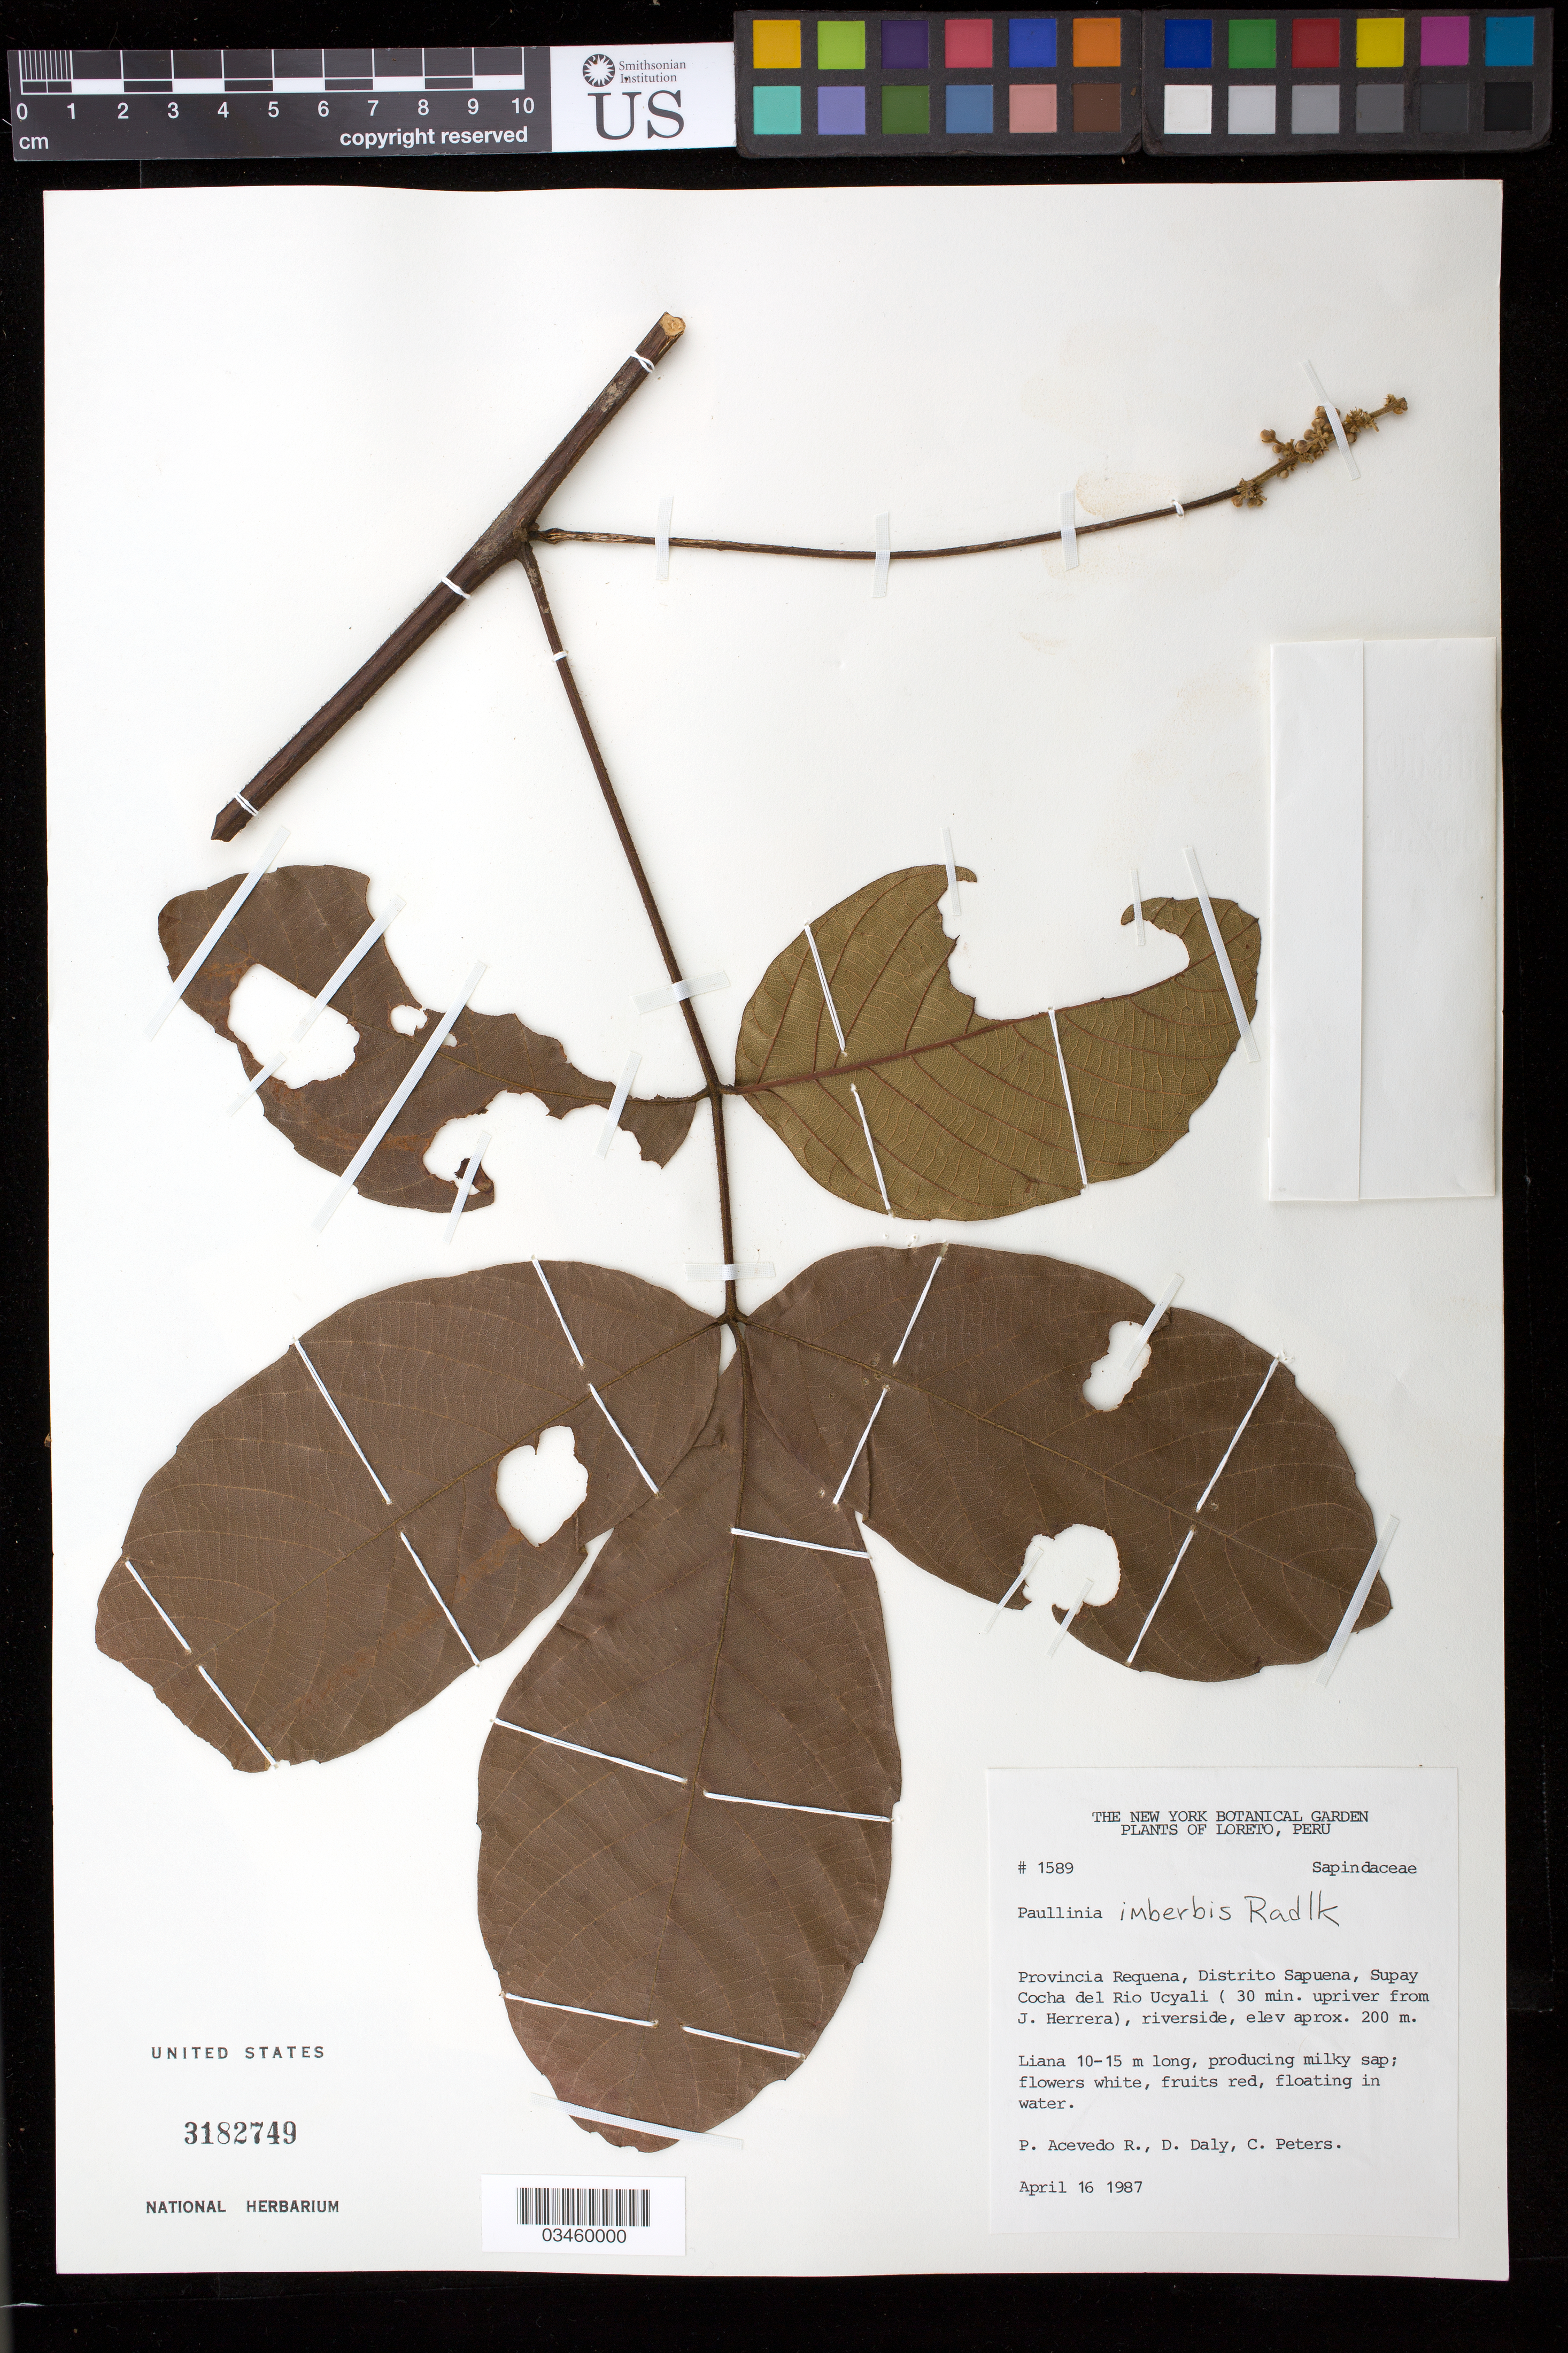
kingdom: Plantae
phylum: Tracheophyta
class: Magnoliopsida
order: Sapindales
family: Sapindaceae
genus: Paullinia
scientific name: Paullinia stellata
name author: Radlk.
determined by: Acevedo-Rodríguez, P., (BOT), Smithsonian Institution - National Museum of Natural History (UNITED STATES)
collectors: P. Acevedo-Rodr., D. C. Daly & C. Peters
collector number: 1589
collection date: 1987-04-16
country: Peru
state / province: Loreto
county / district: Requena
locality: Supay Cocha del Rio Ucyali (30 min uprivier from J. Herrera), riverside, Jenaro Herrera Dist. Sapuena.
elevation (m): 200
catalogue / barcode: US 3182749